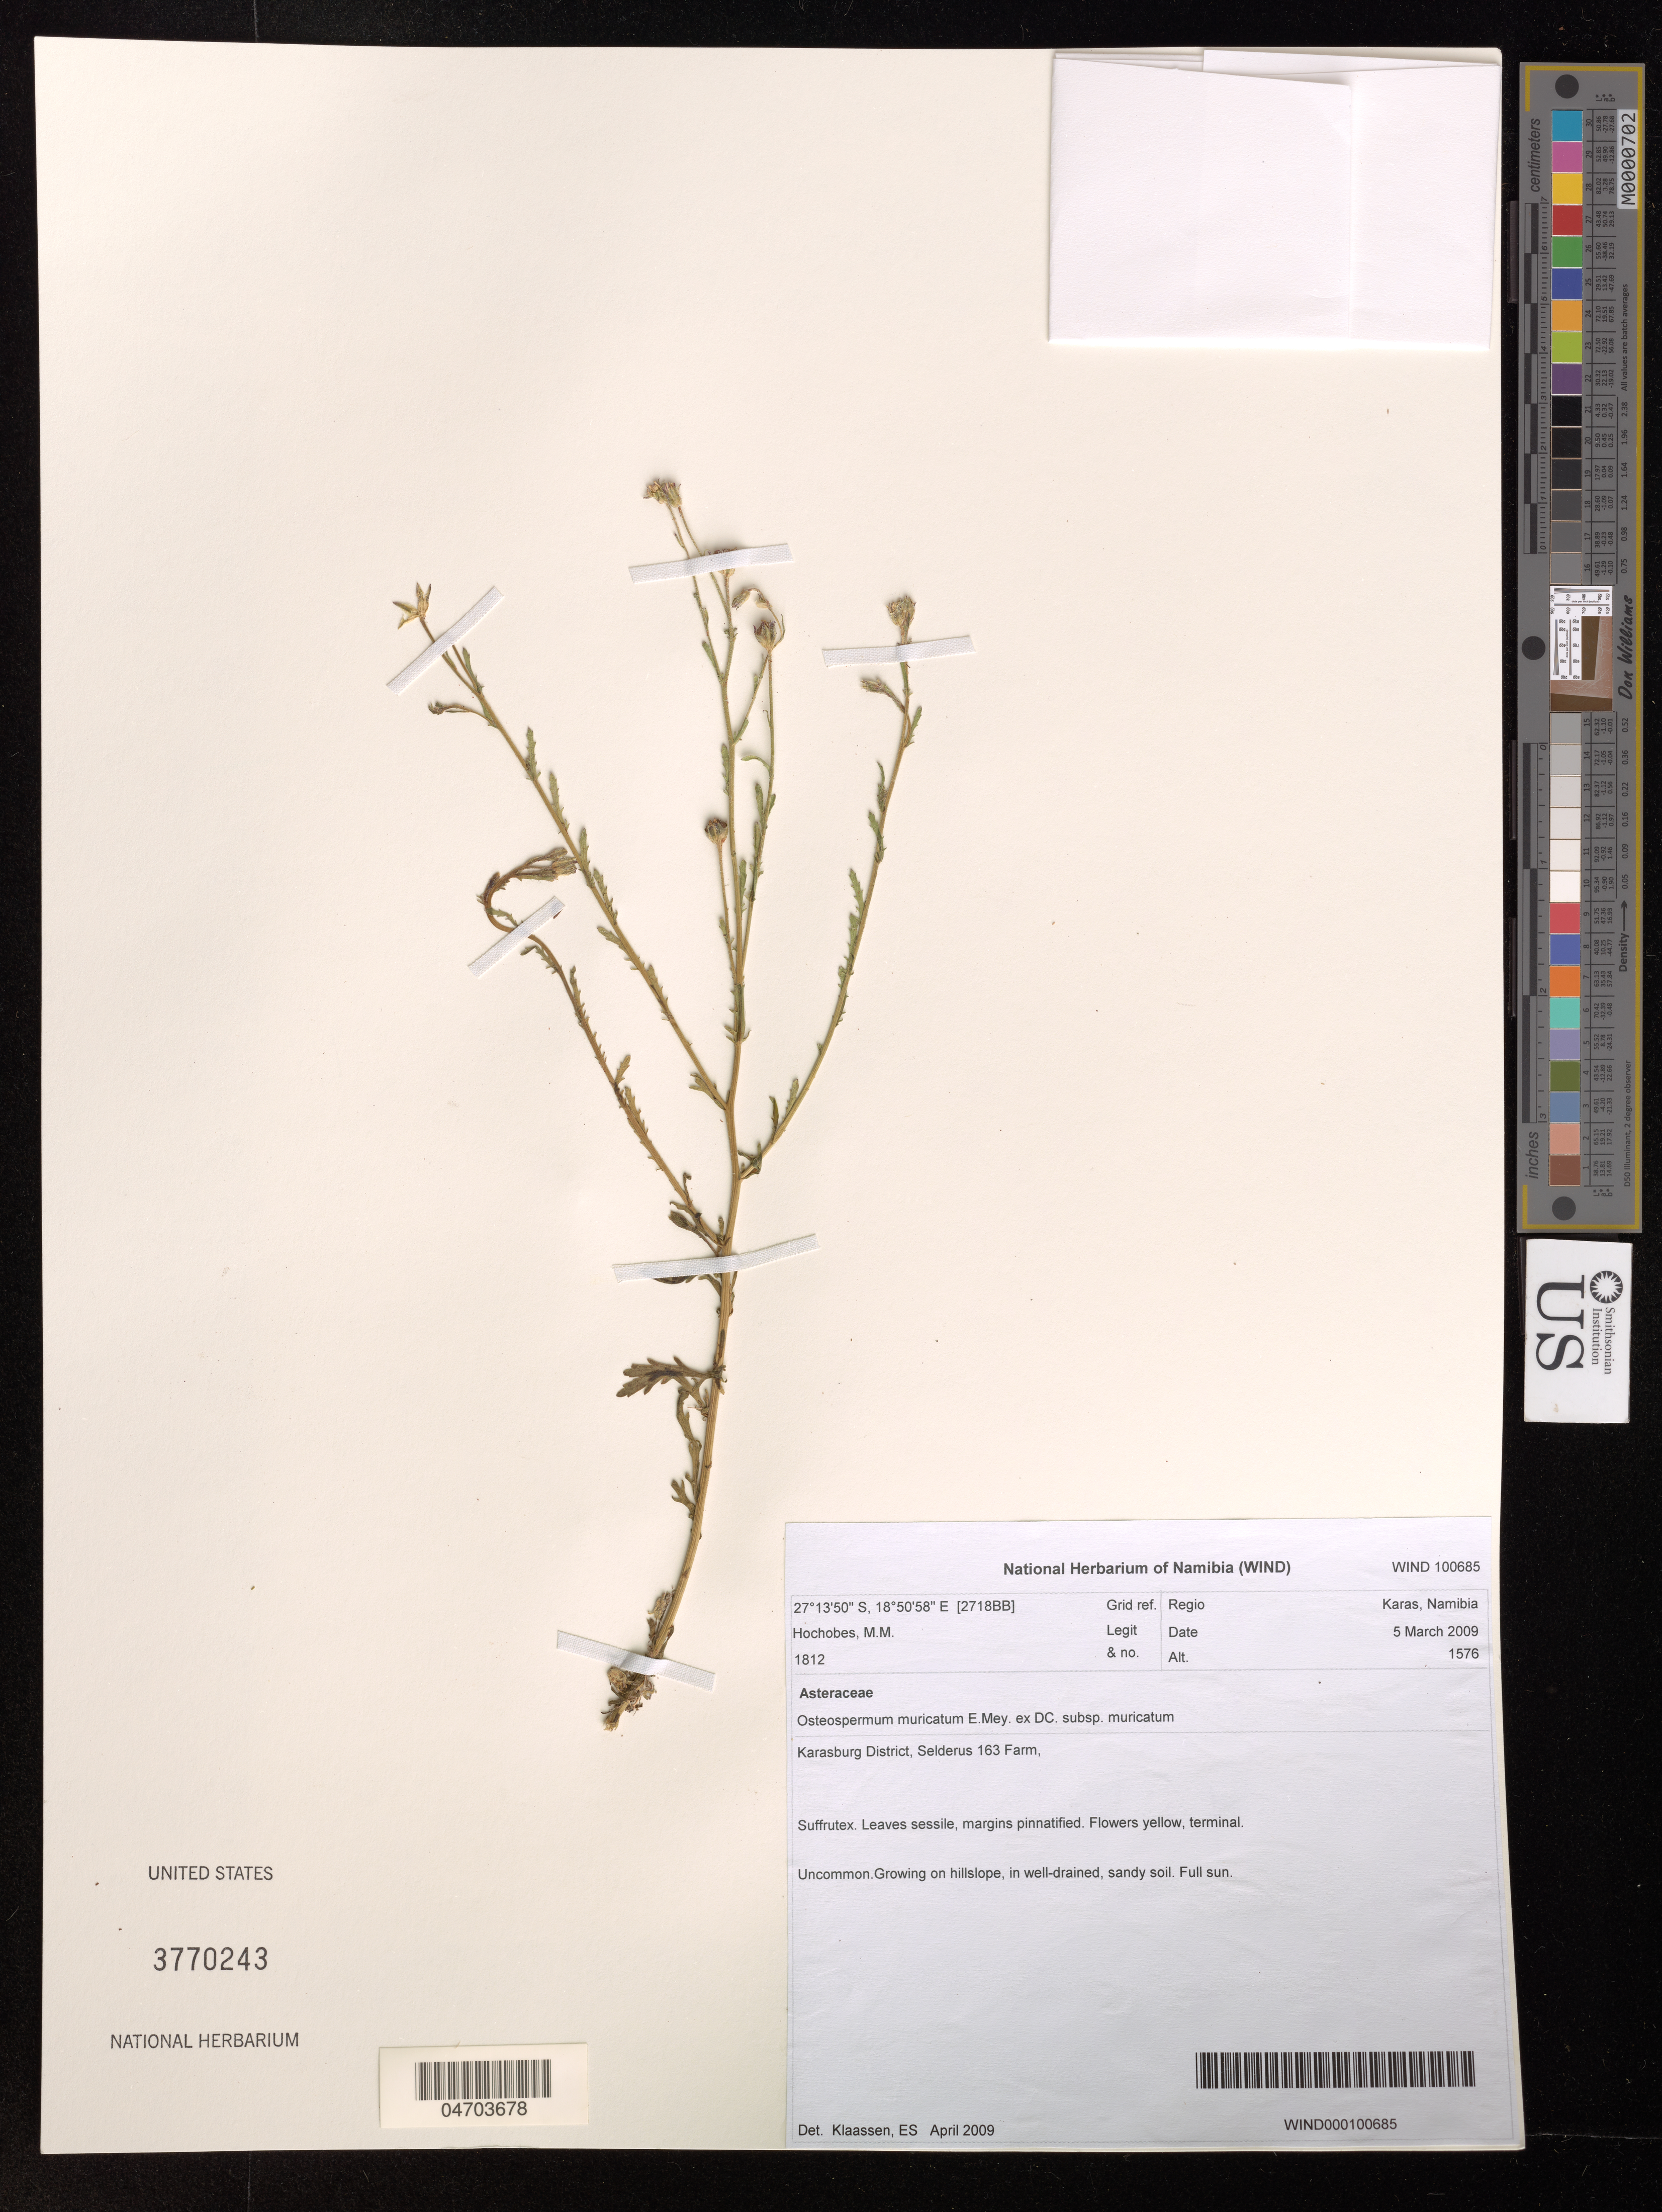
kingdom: Plantae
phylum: Tracheophyta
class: Magnoliopsida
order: Asterales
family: Asteraceae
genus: Osteospermum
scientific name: Osteospermum muricatum subsp. muricatum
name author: E. Mey. ex DC.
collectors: M. Hochobes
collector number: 1812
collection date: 2009-03-05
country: Namibia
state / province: Karas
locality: [2718BB] Grid ref. Karasburg Distric, Selderus 163 Farm.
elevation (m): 1576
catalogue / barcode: US 3770243